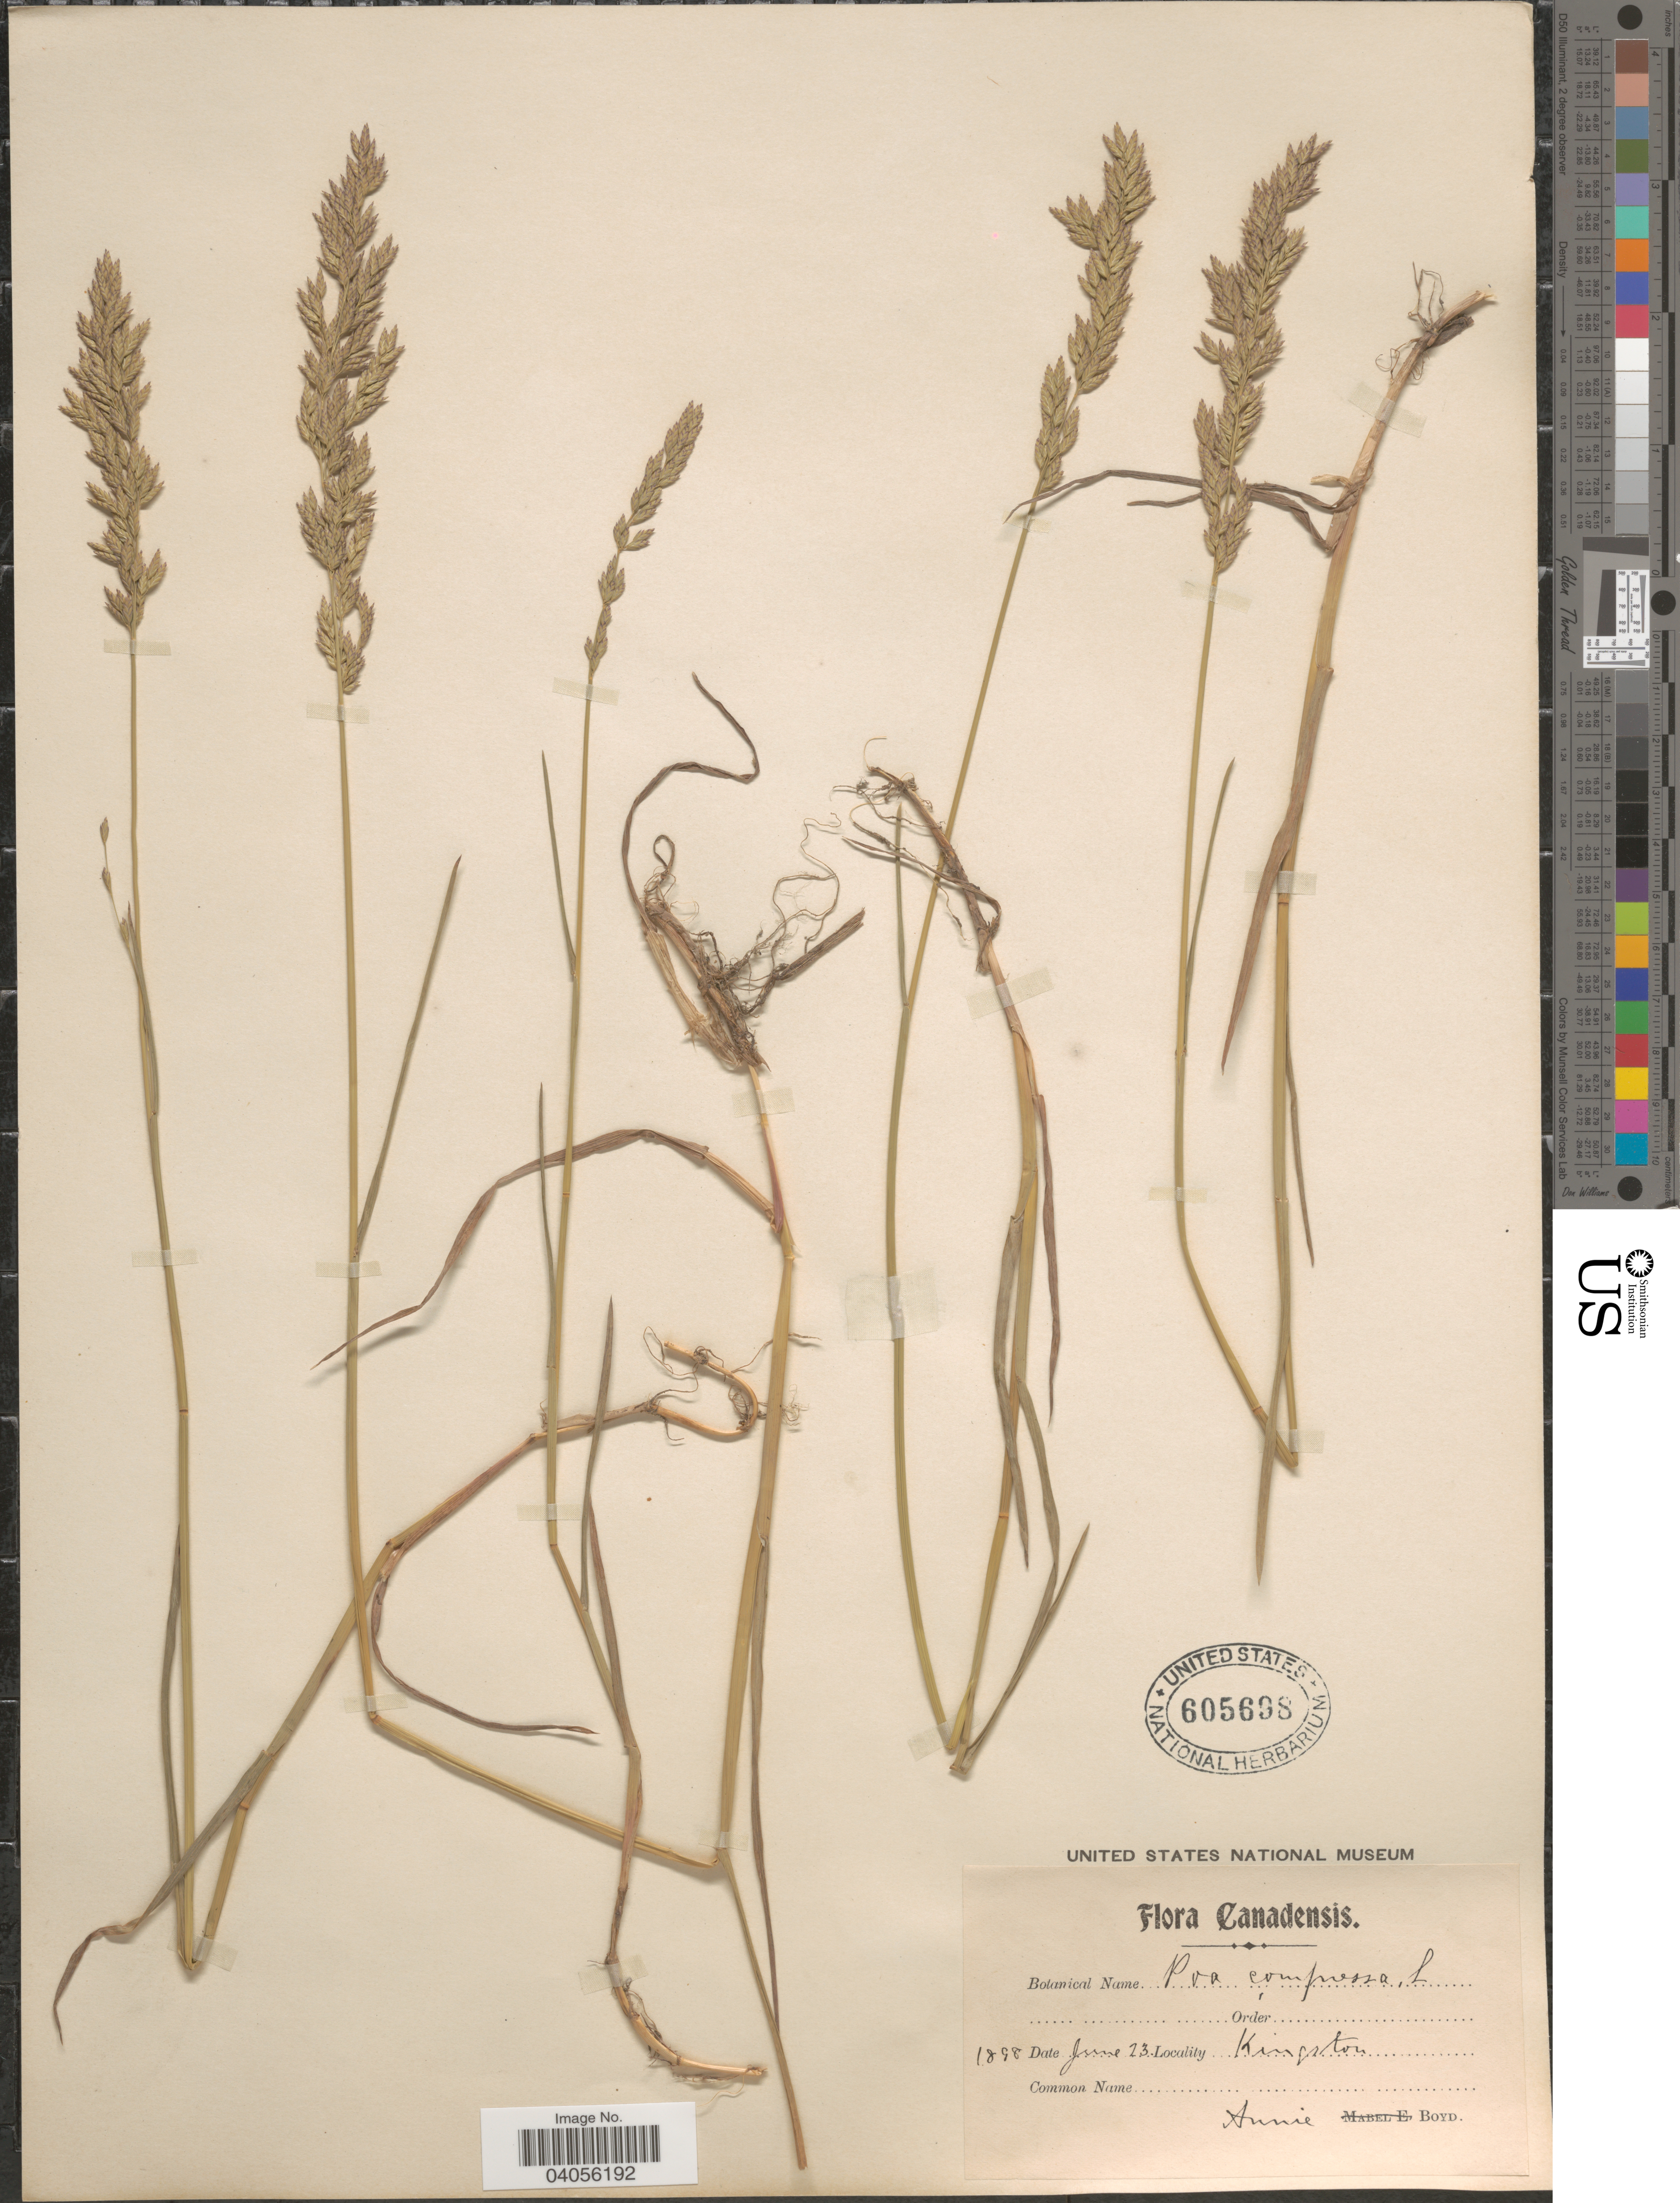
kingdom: Plantae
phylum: Tracheophyta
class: Liliopsida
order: Poales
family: Poaceae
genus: Poa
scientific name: Poa compressa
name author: L.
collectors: A. Boyd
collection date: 1898-06-23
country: Canada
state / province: Ontario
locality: Kingston.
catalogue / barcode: US 605698